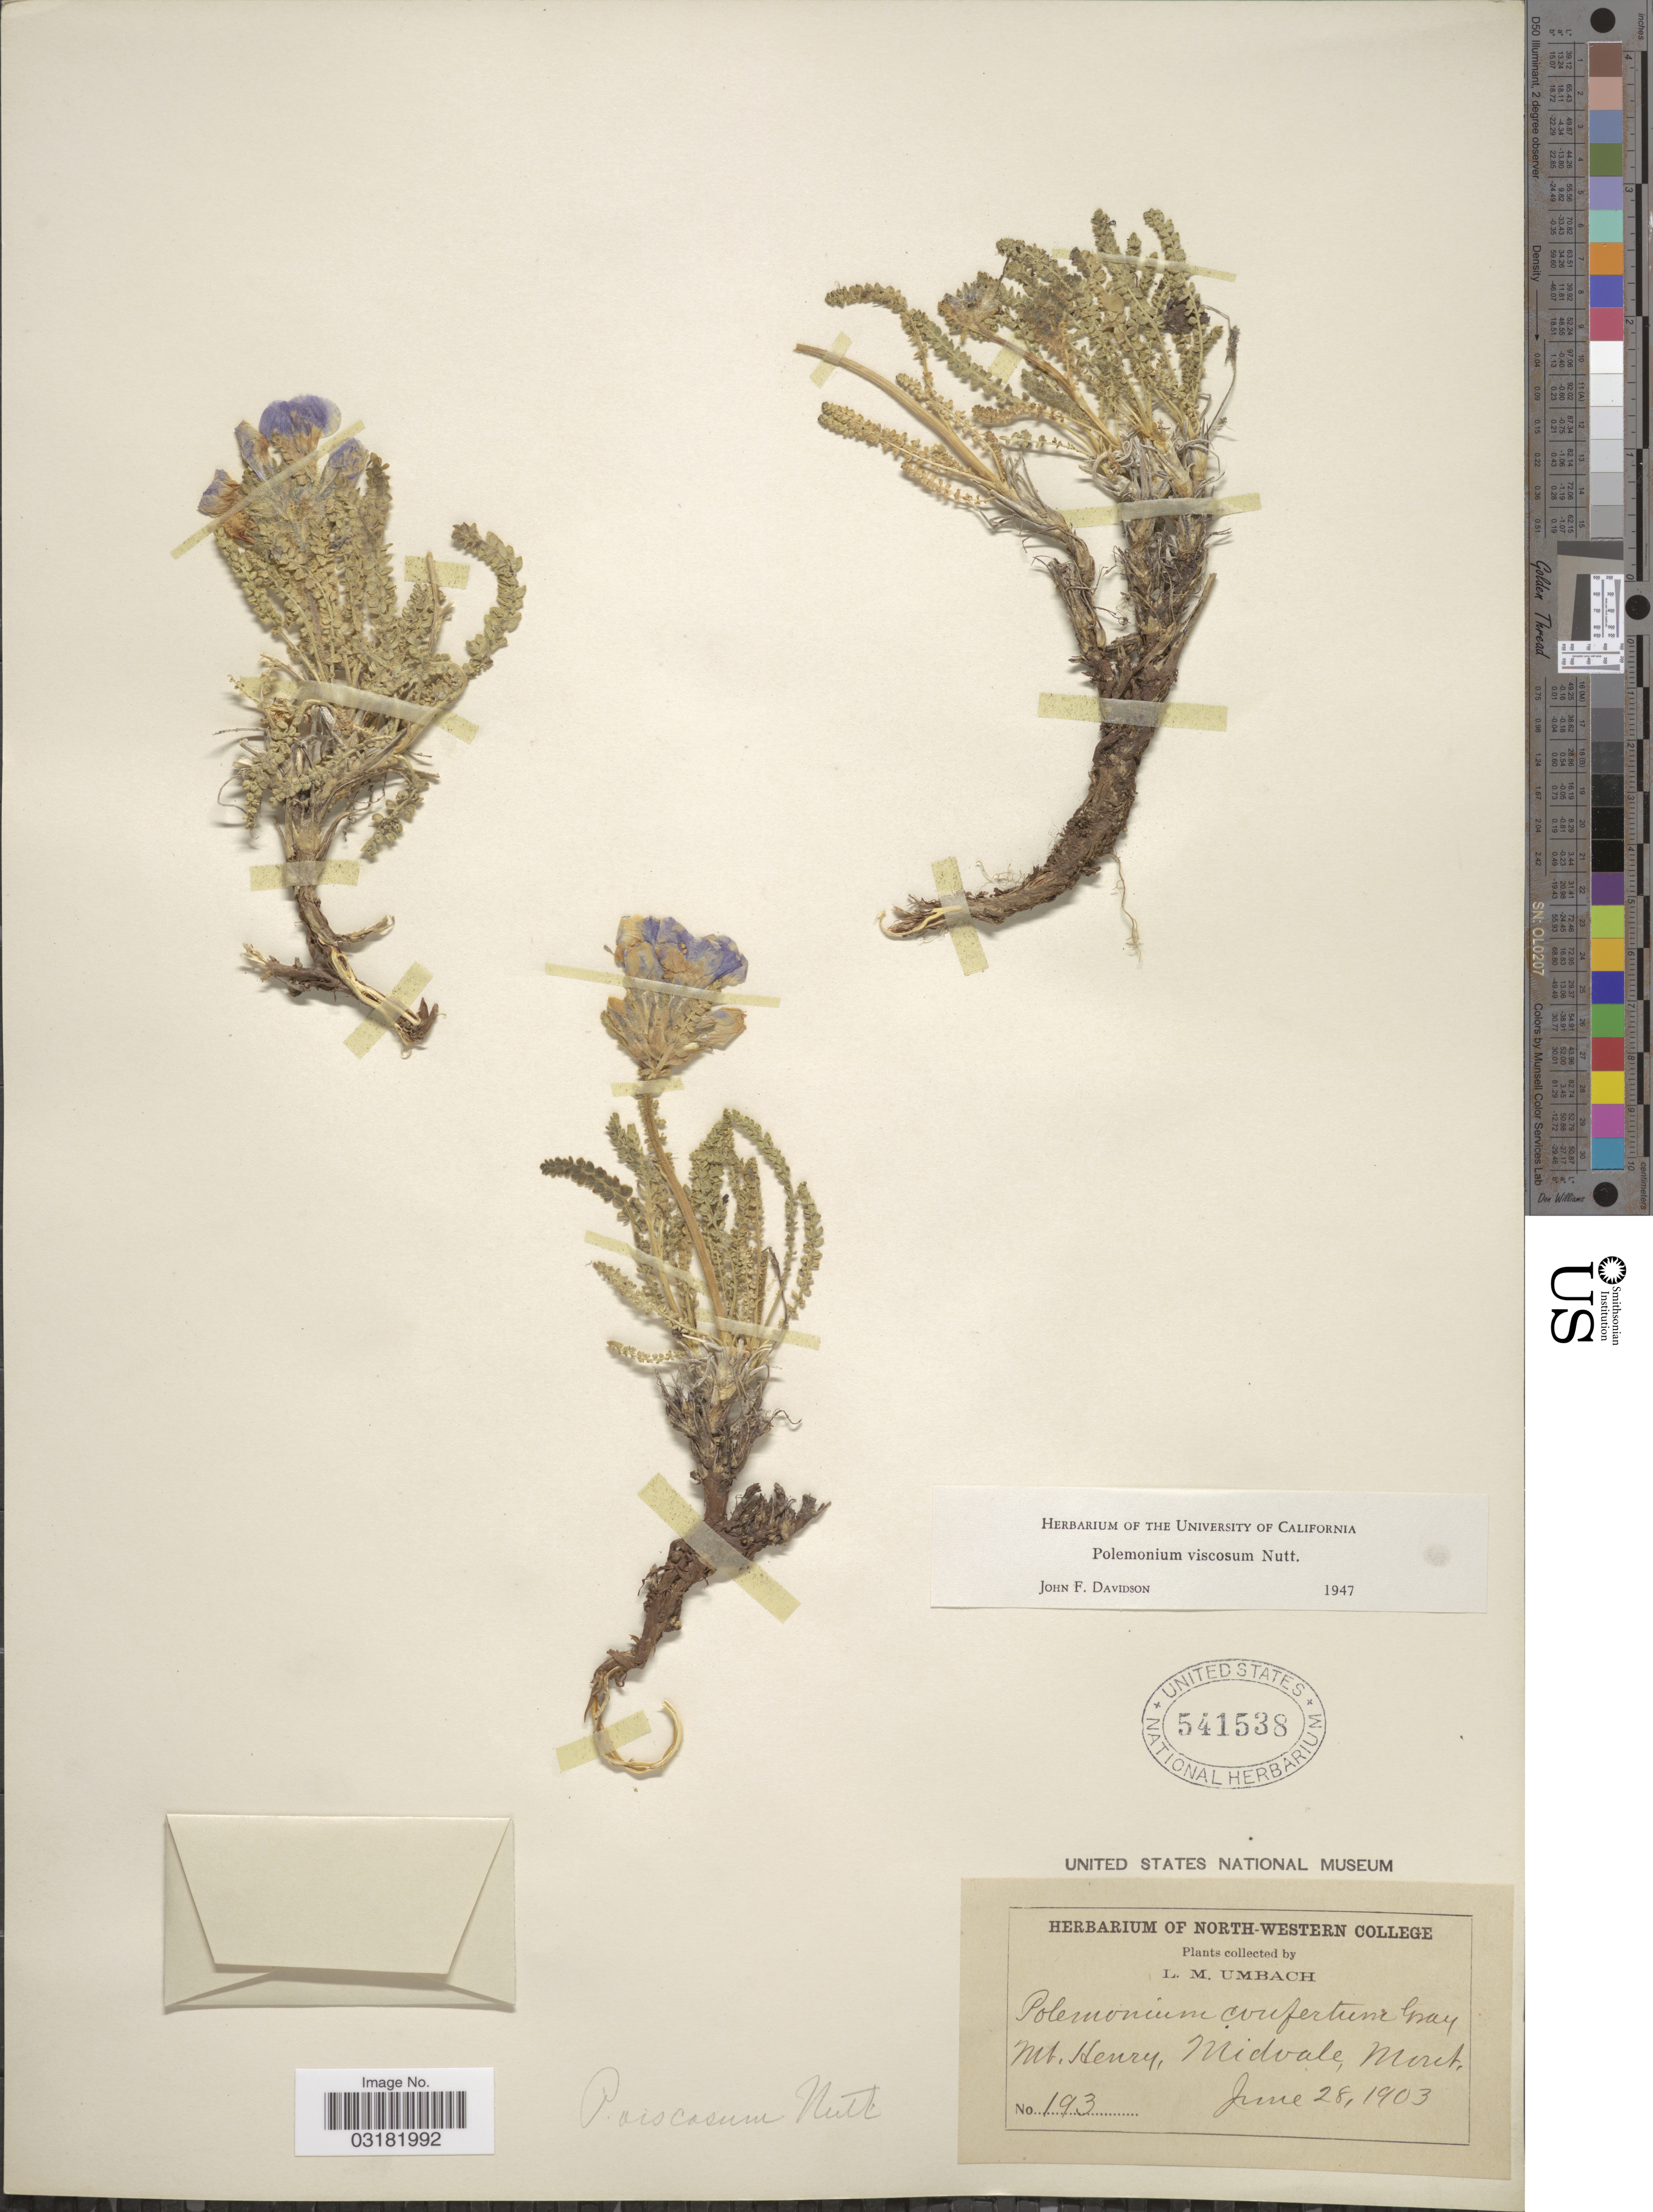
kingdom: Plantae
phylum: Tracheophyta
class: Magnoliopsida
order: Ericales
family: Polemoniaceae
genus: Polemonium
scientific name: Polemonium viscosum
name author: Nutt.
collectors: L. M. Umbach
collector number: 193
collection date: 1903-06-28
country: United States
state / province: Montana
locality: Mt. Henry, Midvale, Mont.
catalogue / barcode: US 541538